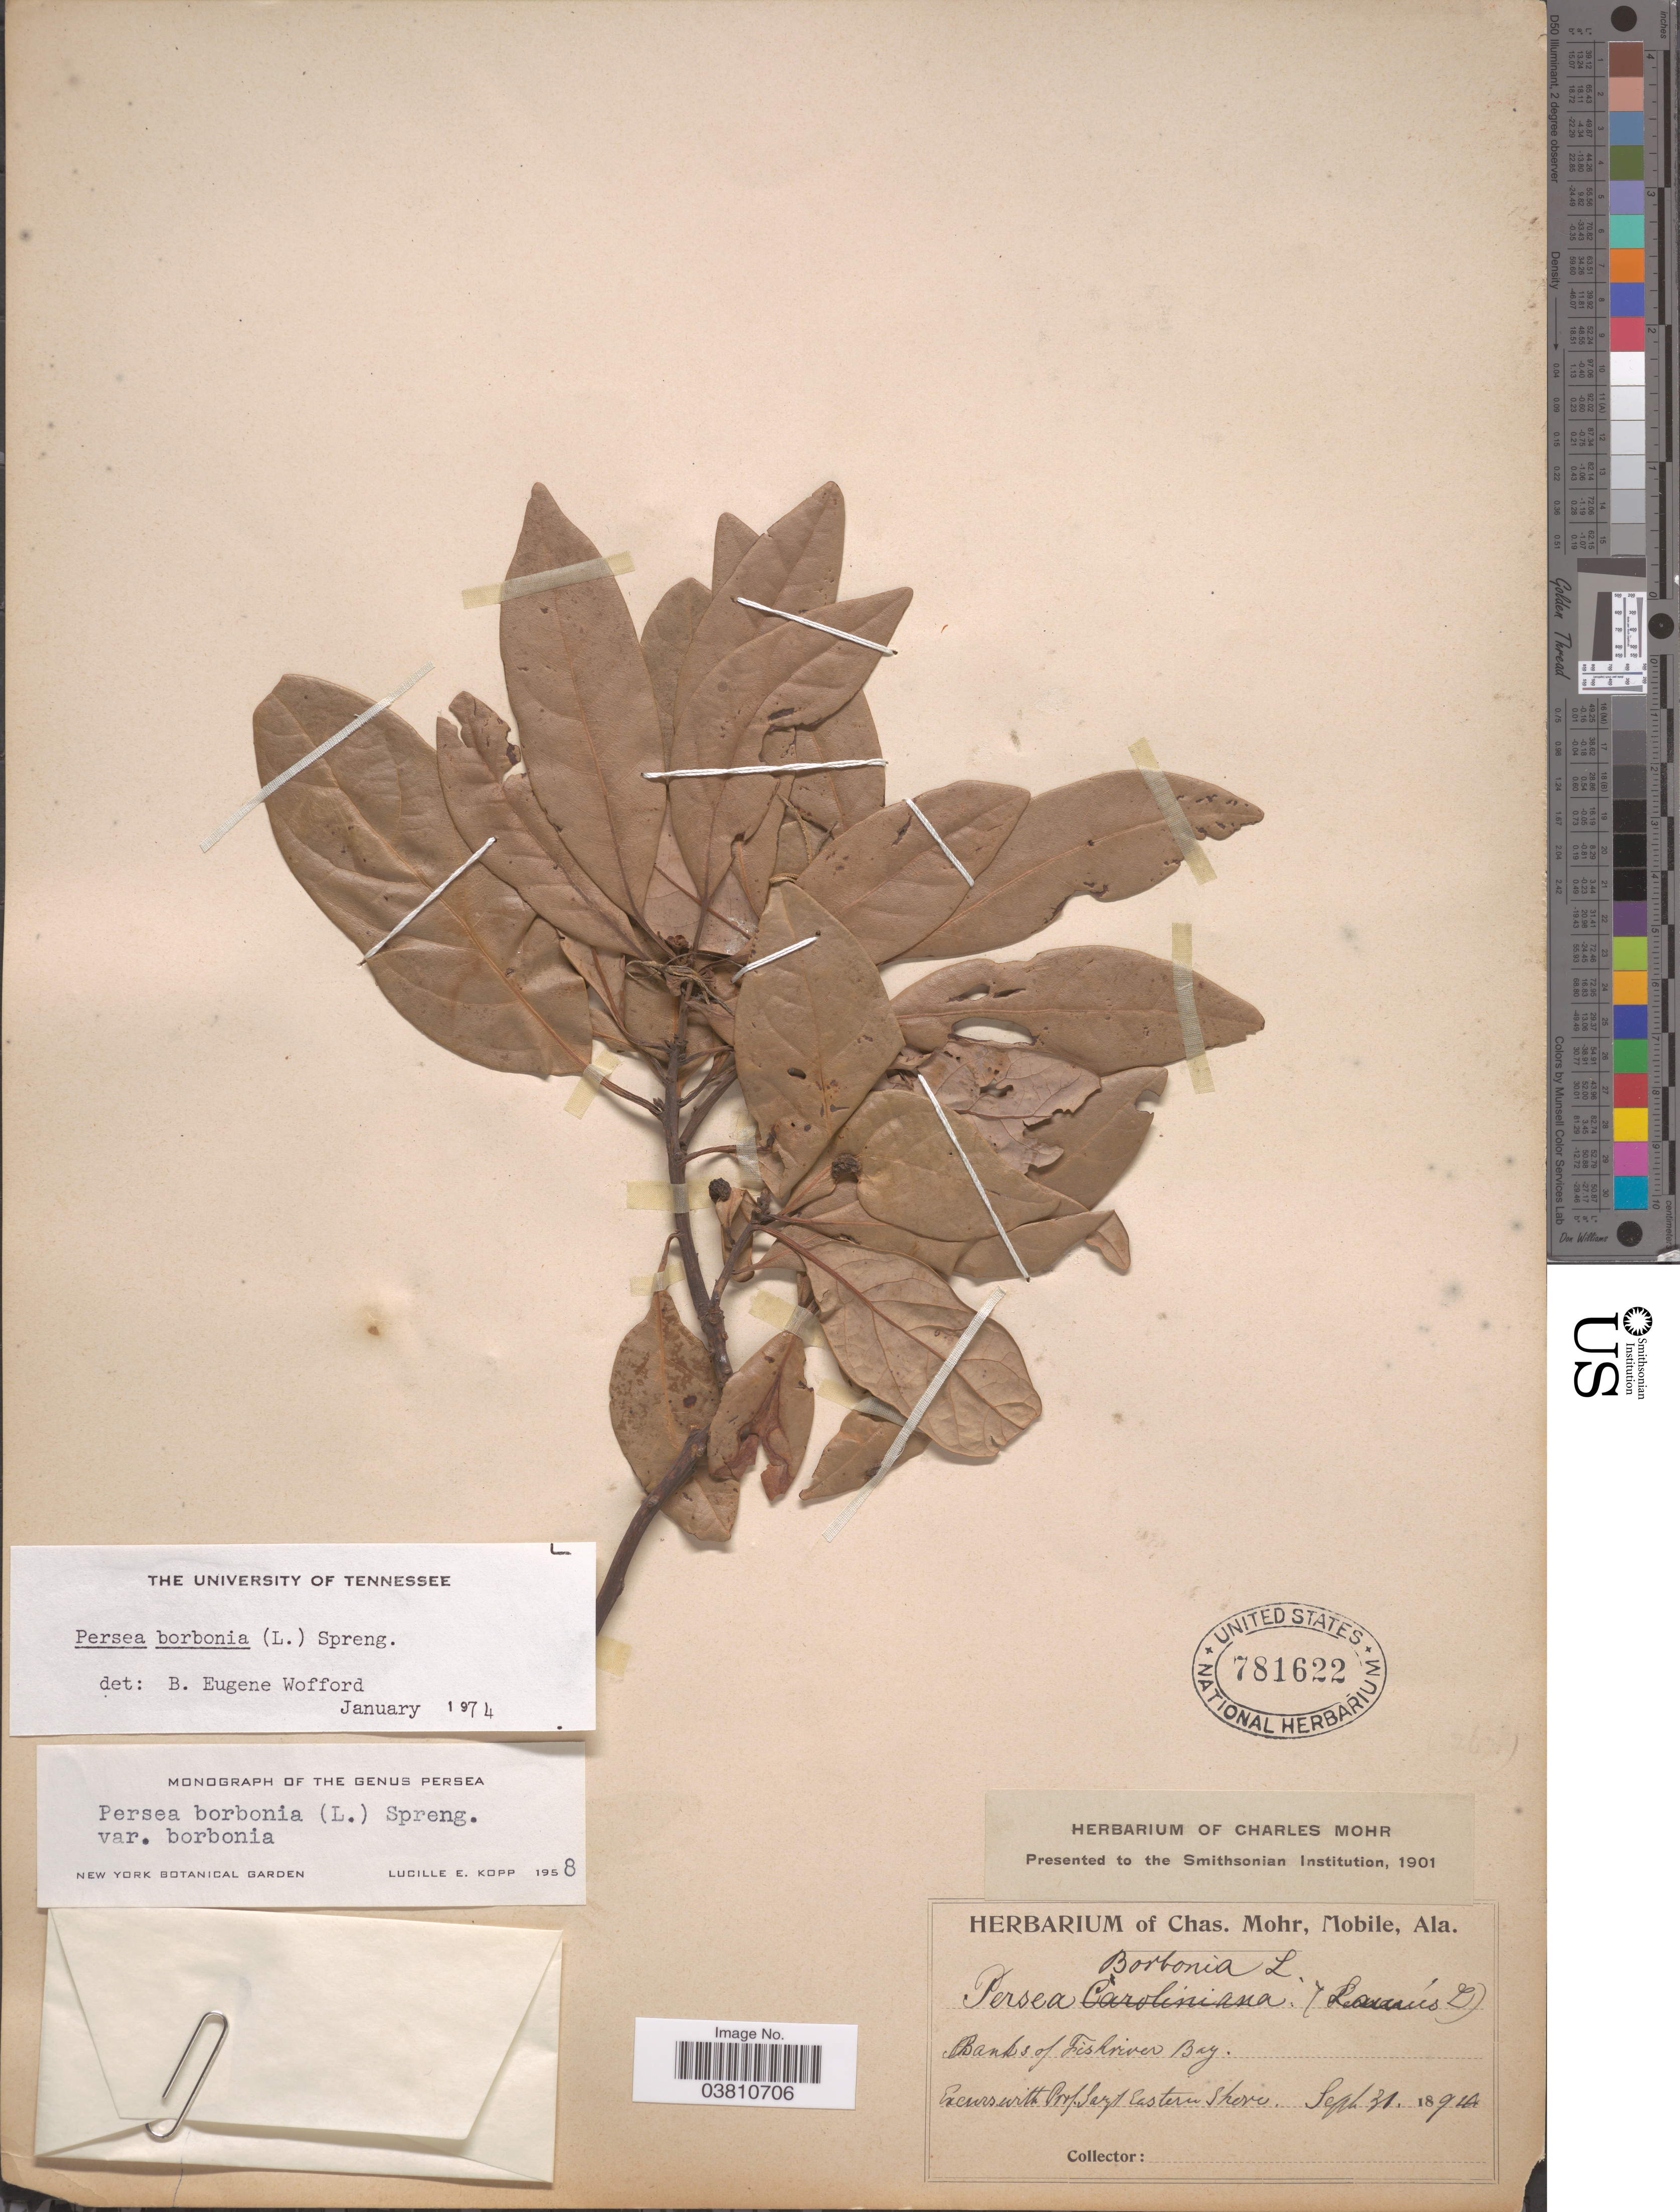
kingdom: Plantae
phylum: Tracheophyta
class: Magnoliopsida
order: Laurales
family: Lauraceae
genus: Persea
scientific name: Persea borbonia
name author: (L.) Spreng.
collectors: ex herb. Charles Mohr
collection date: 1894-09-30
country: United States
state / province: Alabama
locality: Banks of Fishriver Bay. Eastern Shore.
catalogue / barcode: US 781622